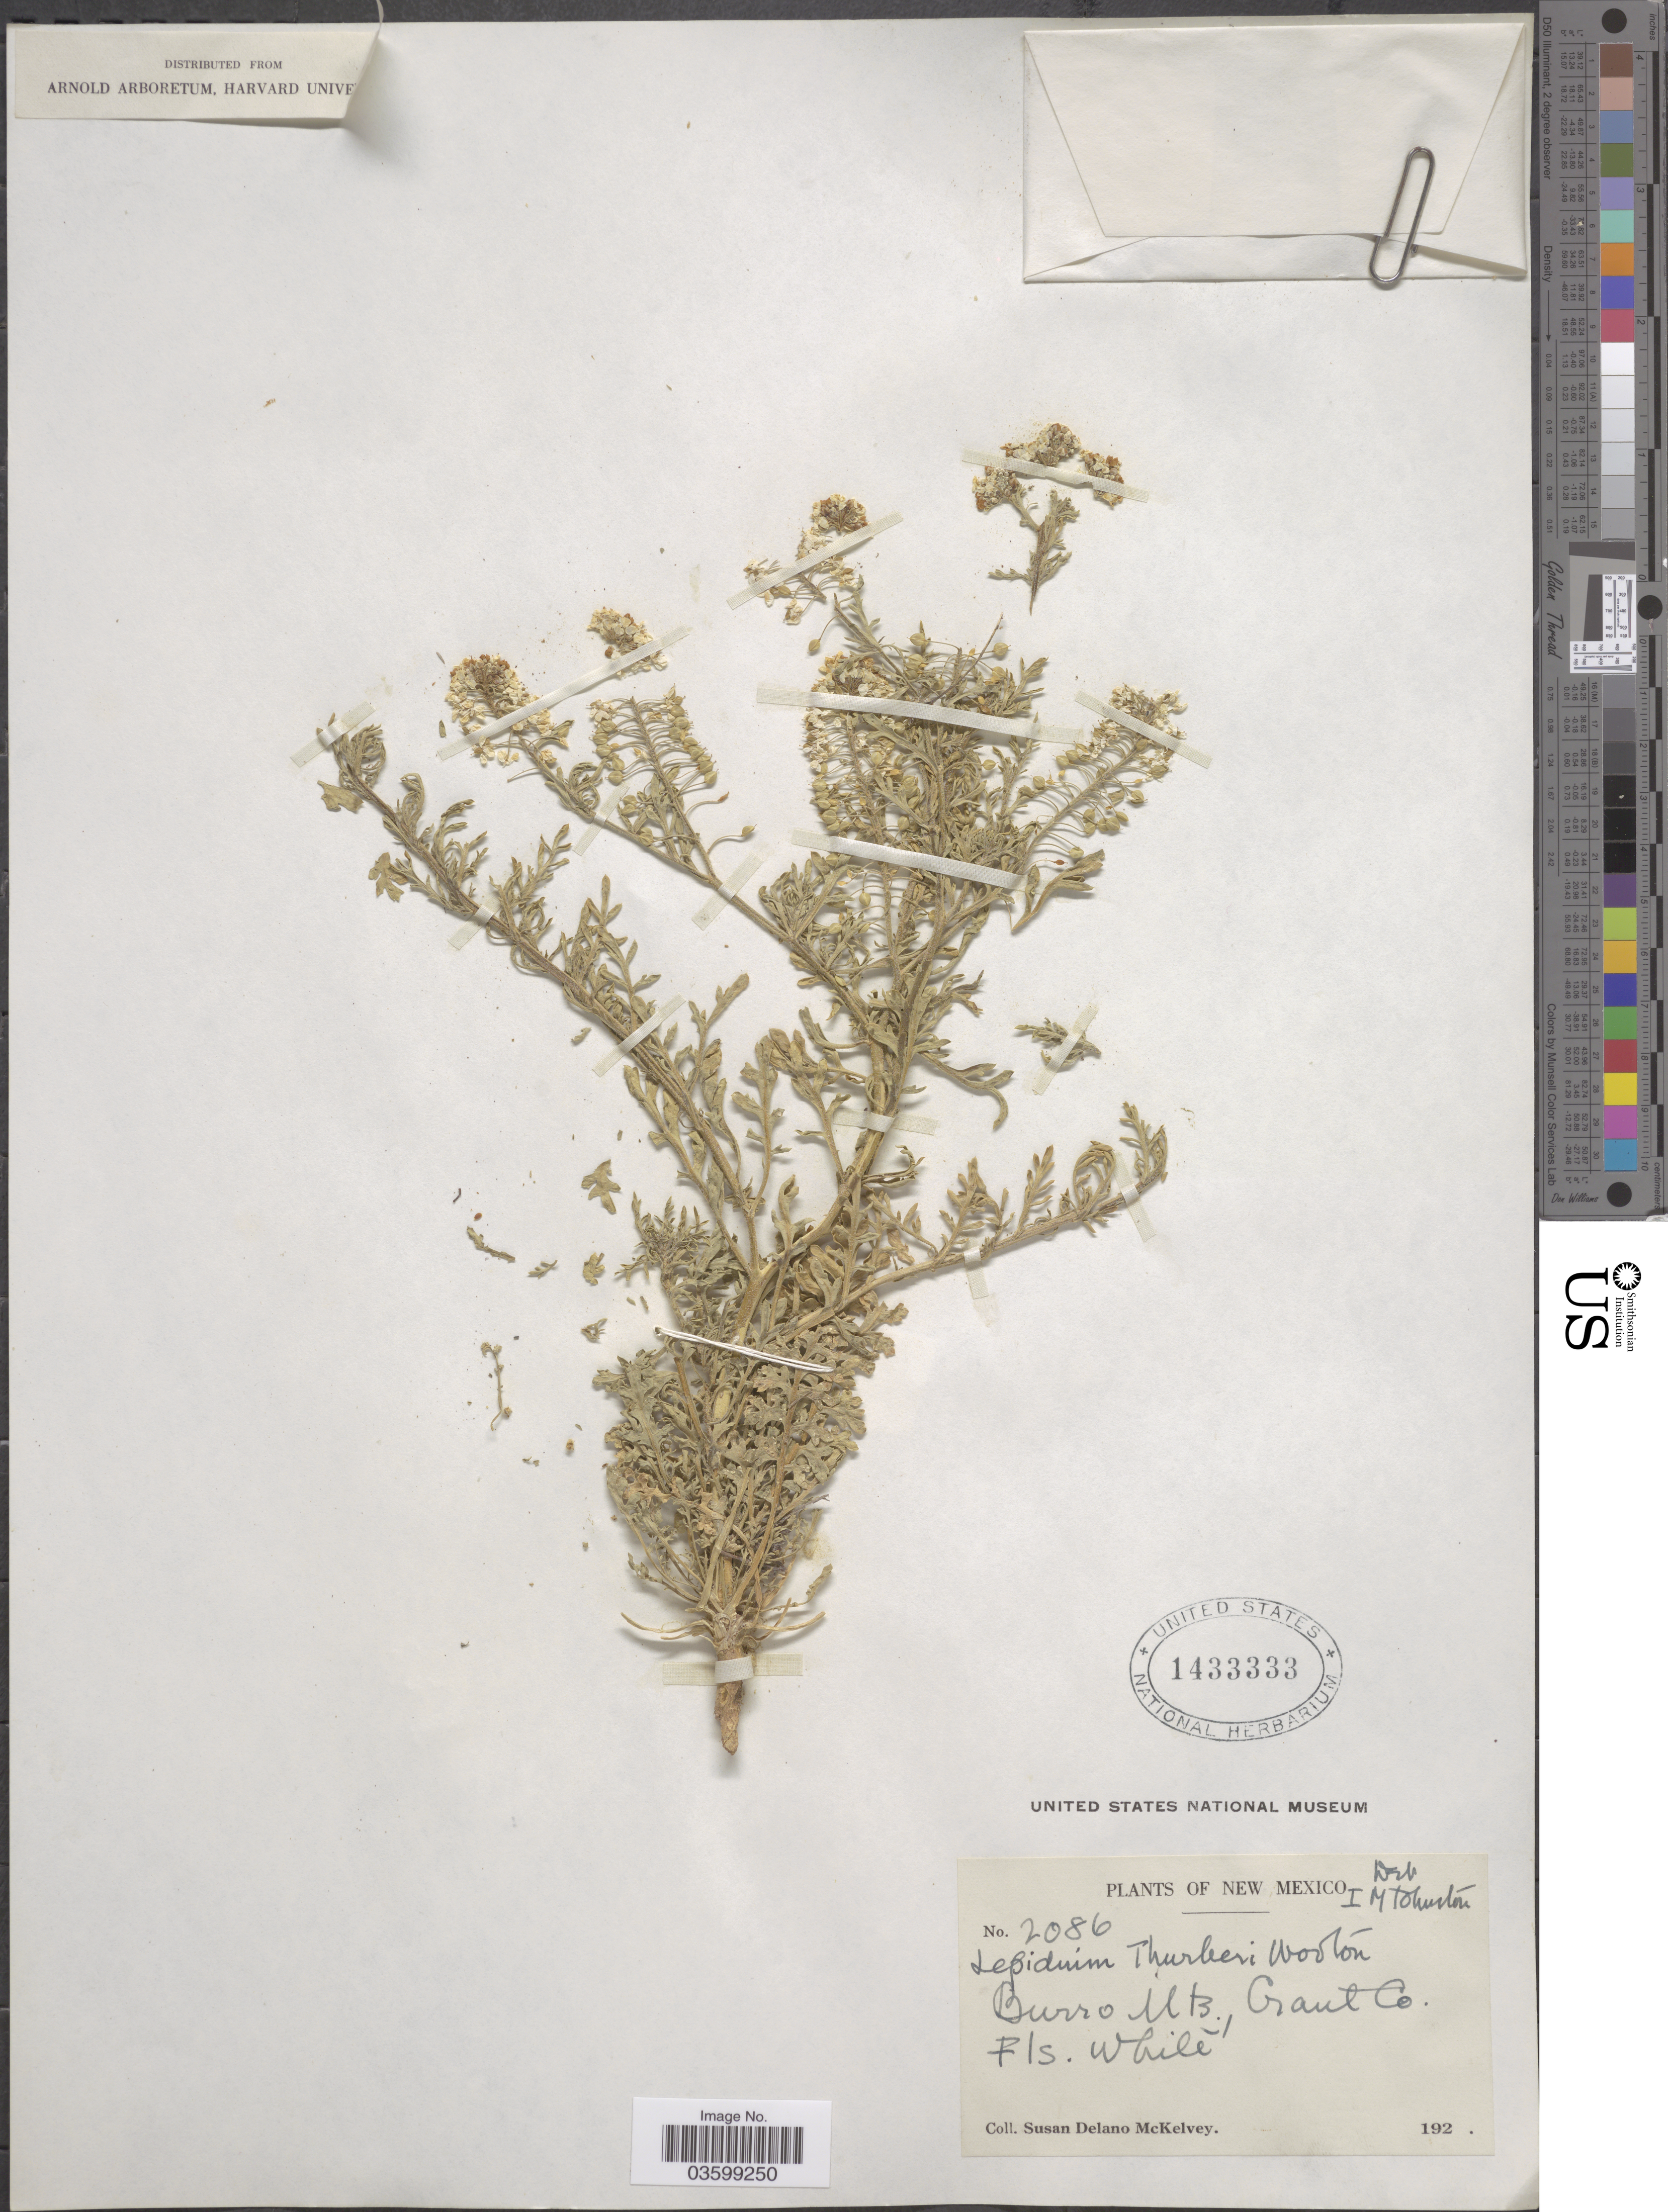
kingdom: Plantae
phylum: Tracheophyta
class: Magnoliopsida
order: Brassicales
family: Brassicaceae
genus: Lepidium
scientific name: Lepidium thurberi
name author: Wooton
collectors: S. A. McKelvey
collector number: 2086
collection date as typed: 192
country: United States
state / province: New Mexico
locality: Burro Mts., Grant Co.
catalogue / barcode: US 1433333